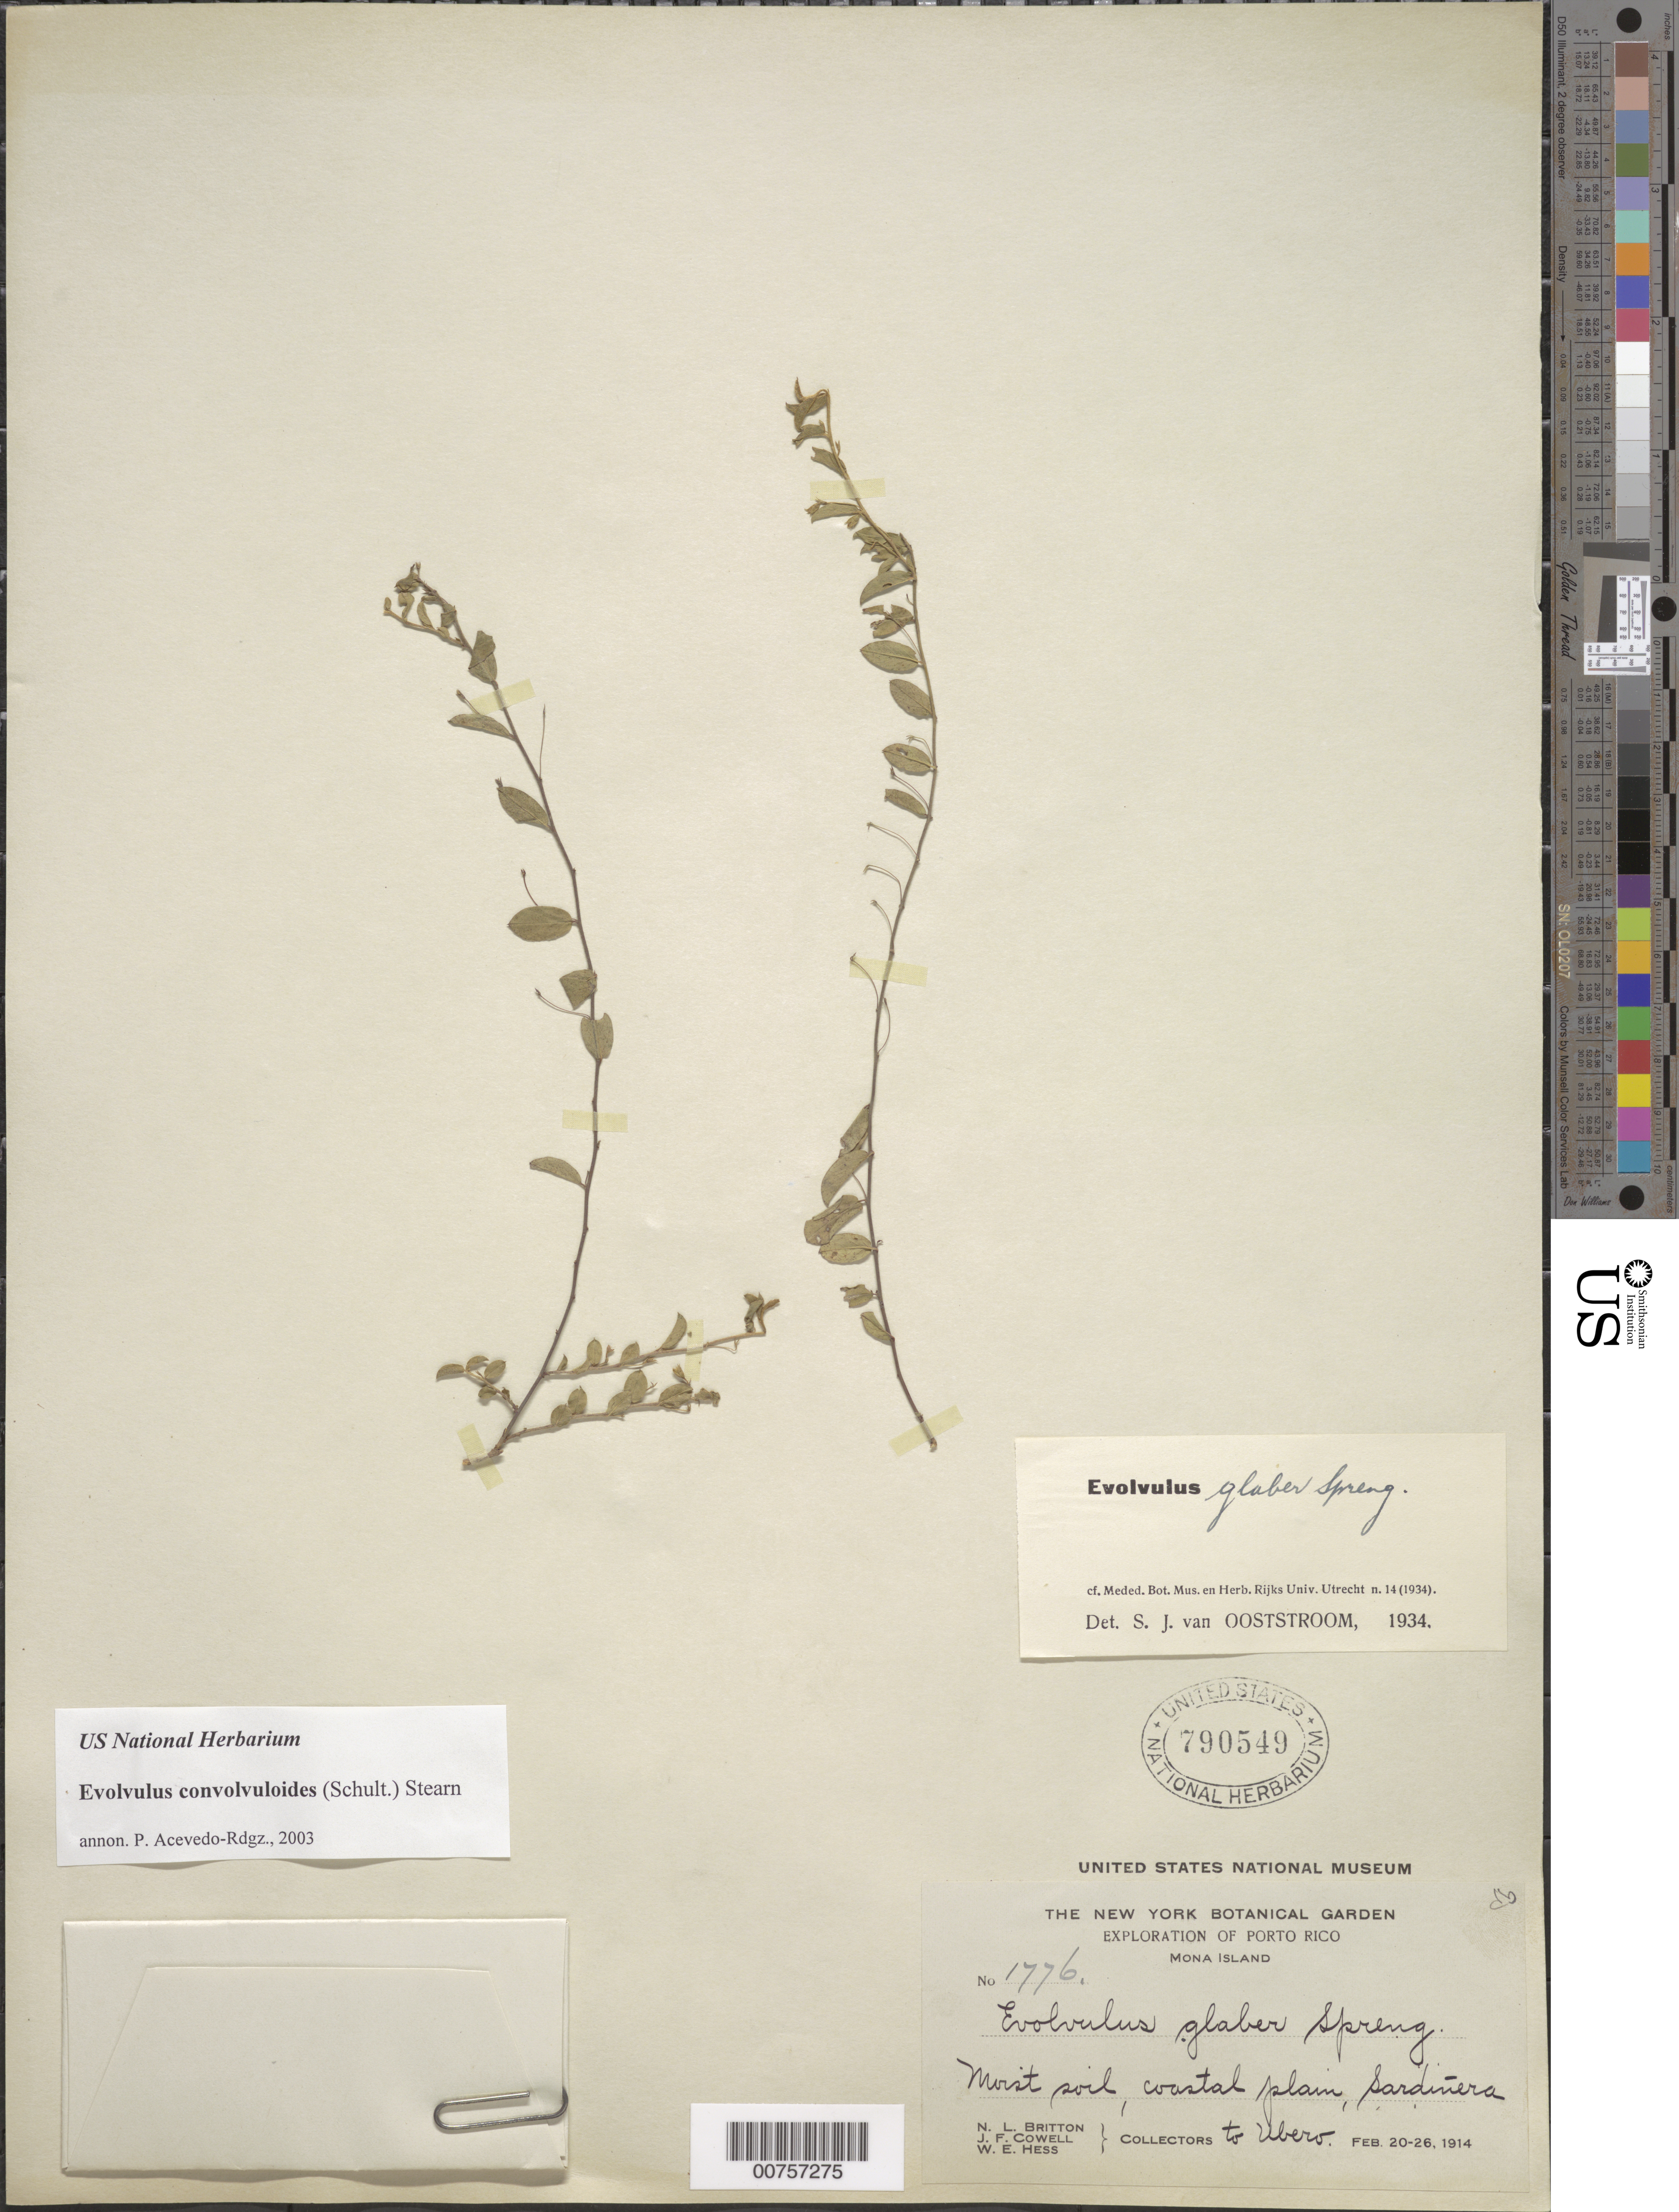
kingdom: Plantae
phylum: Tracheophyta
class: Magnoliopsida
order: Solanales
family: Convolvulaceae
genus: Evolvulus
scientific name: Evolvulus convolvuloides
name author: (Willd. ex Schult.) Stearn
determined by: Acevedo-Rodríguez, P., (BOT), Smithsonian Institution - National Museum of Natural History (UNITED STATES)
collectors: N. Britton, J. F. Cowell & W. Hess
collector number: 1776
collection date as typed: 20 Feb 1914 to 26 Feb 1914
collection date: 1914-02-20/1914-02-26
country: Puerto Rico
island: Mona I.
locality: Sardinera to Uvero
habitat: Moist soil, coastal plain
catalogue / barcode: US 790549